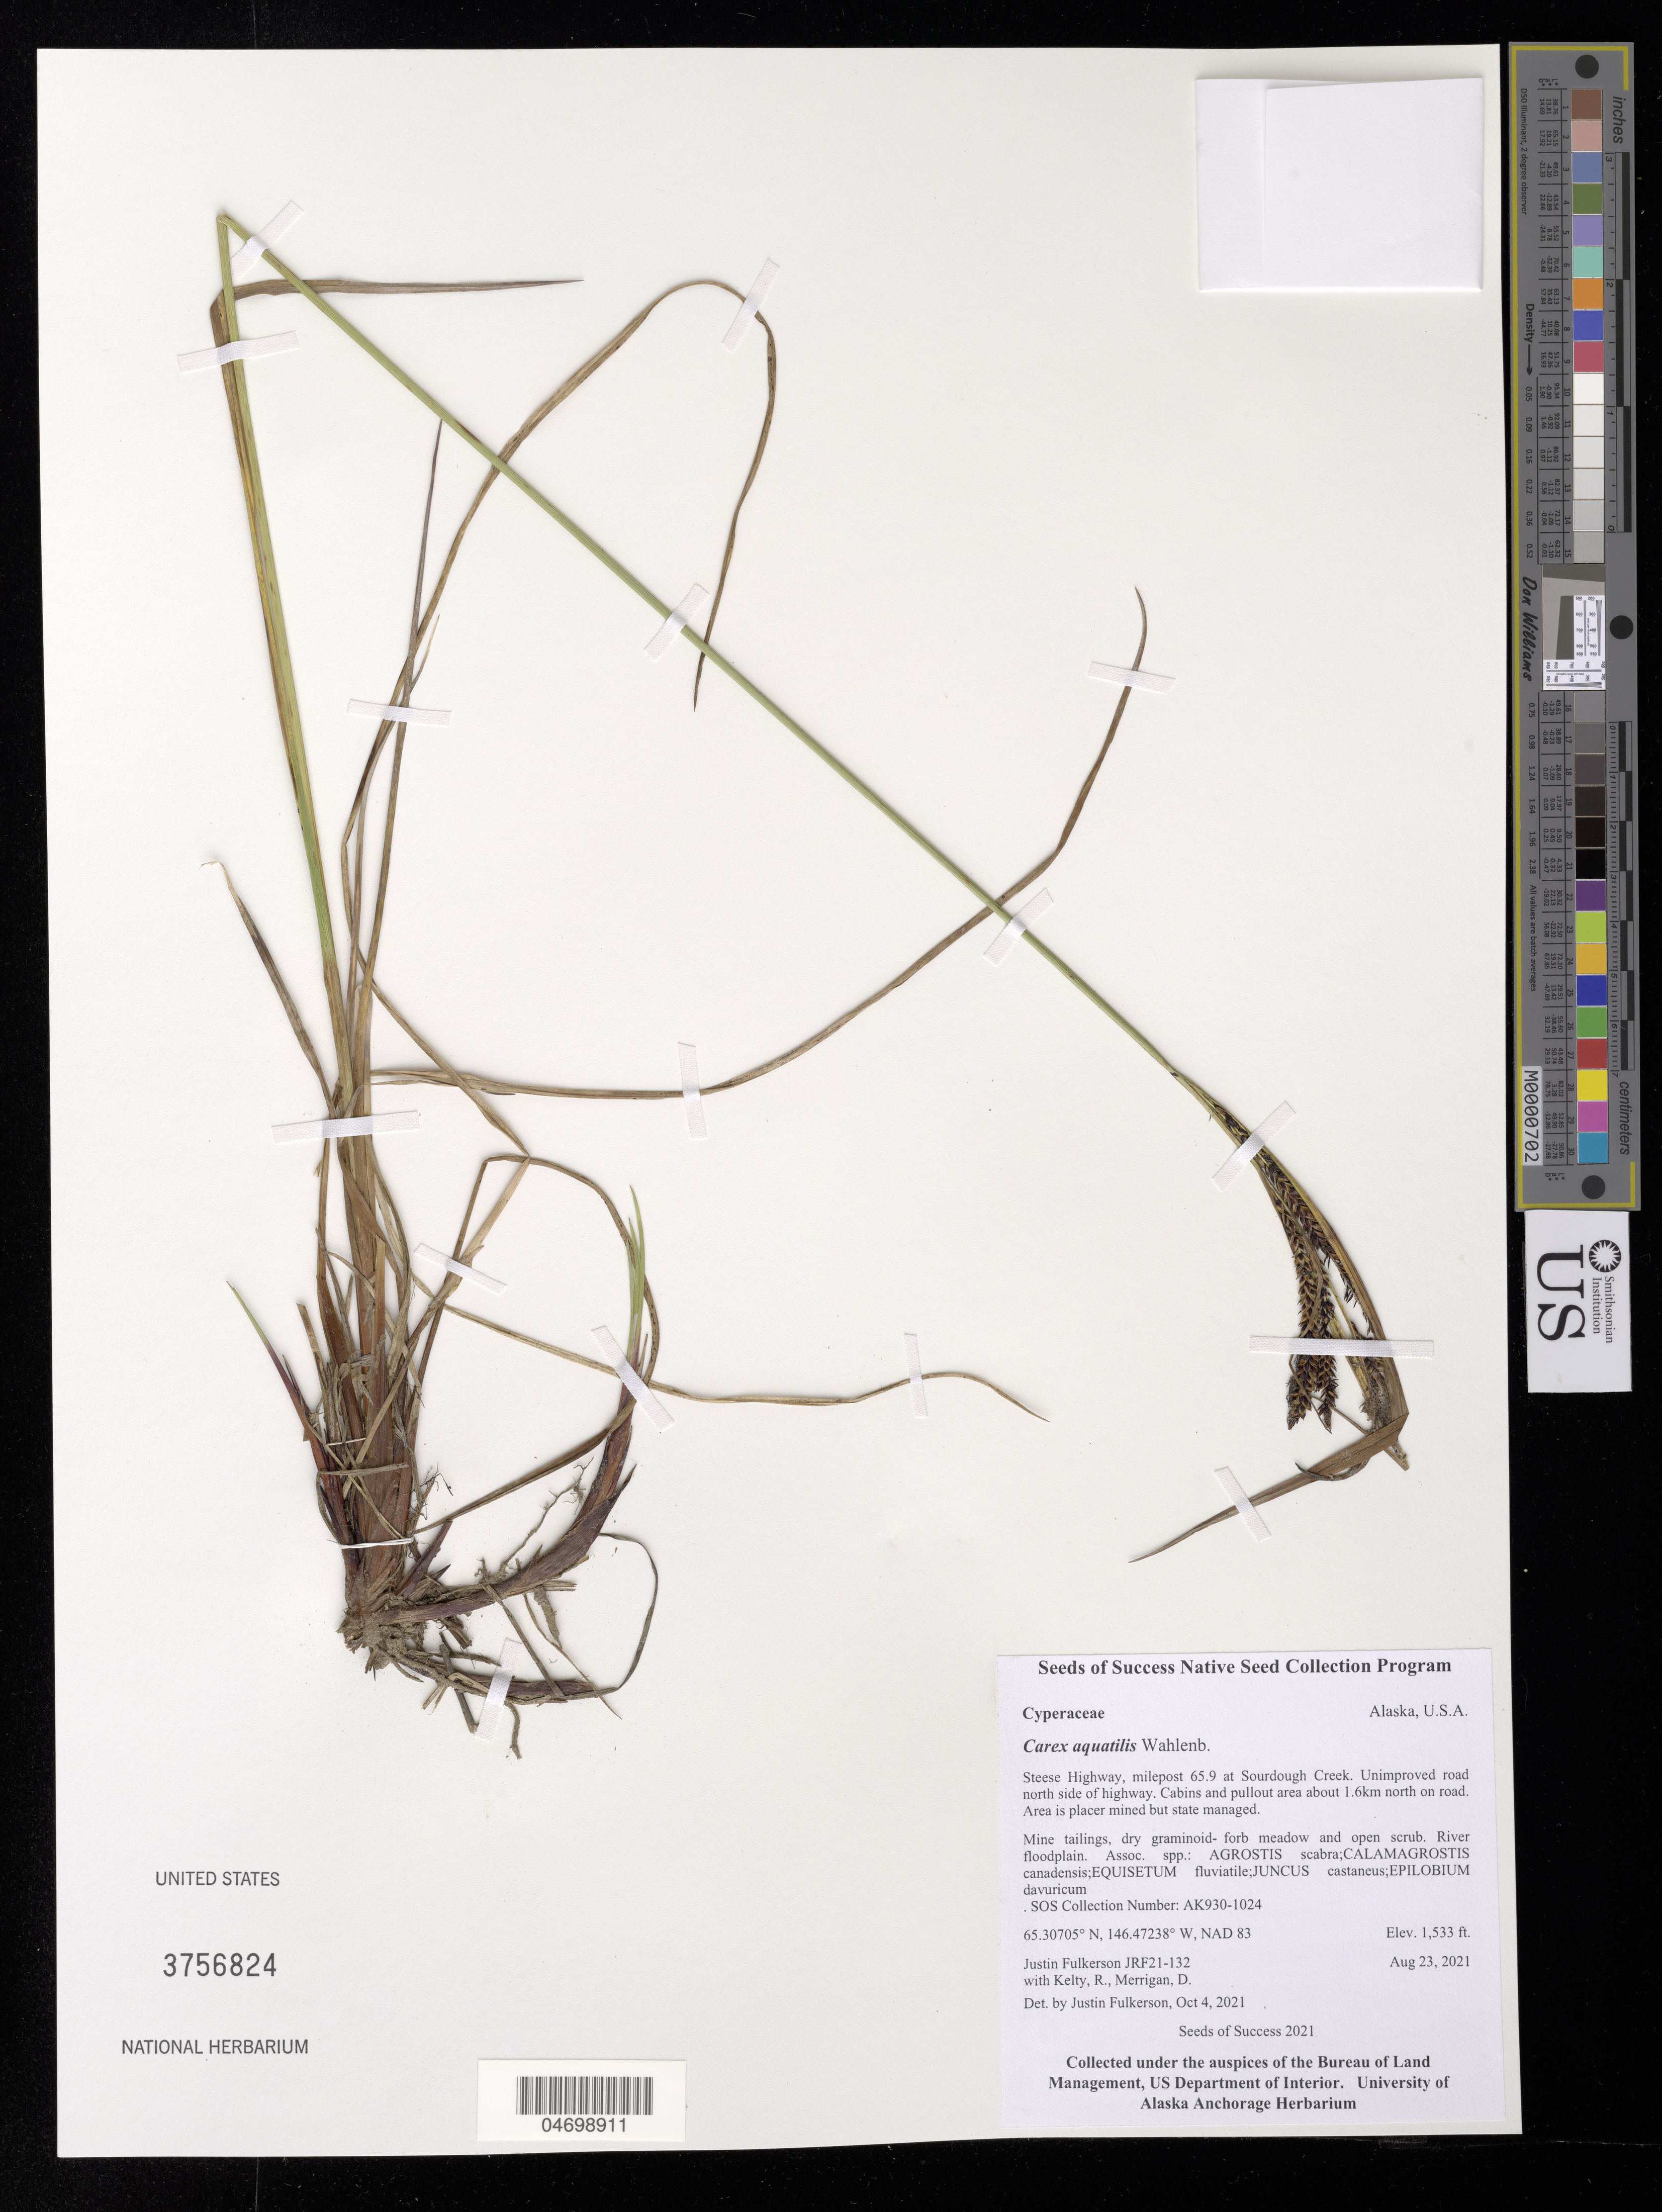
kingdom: Plantae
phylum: Tracheophyta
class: Liliopsida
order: Poales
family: Cyperaceae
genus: Carex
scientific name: Carex aquatilis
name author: Wahlenb.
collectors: J. Fulkerson, R. Kelty & D. Merrigan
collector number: AK930-1023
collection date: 2021-08-23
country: United States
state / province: Alaska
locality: Steese Hwy, milepost 65.9 at Sourdough Creek.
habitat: Dry gaminoid-forb meadow and open scrub. River floodplain. With Agrostis scabra, Juncus castaneus, Epilobium davuricum, etc.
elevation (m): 467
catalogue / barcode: US 3756824